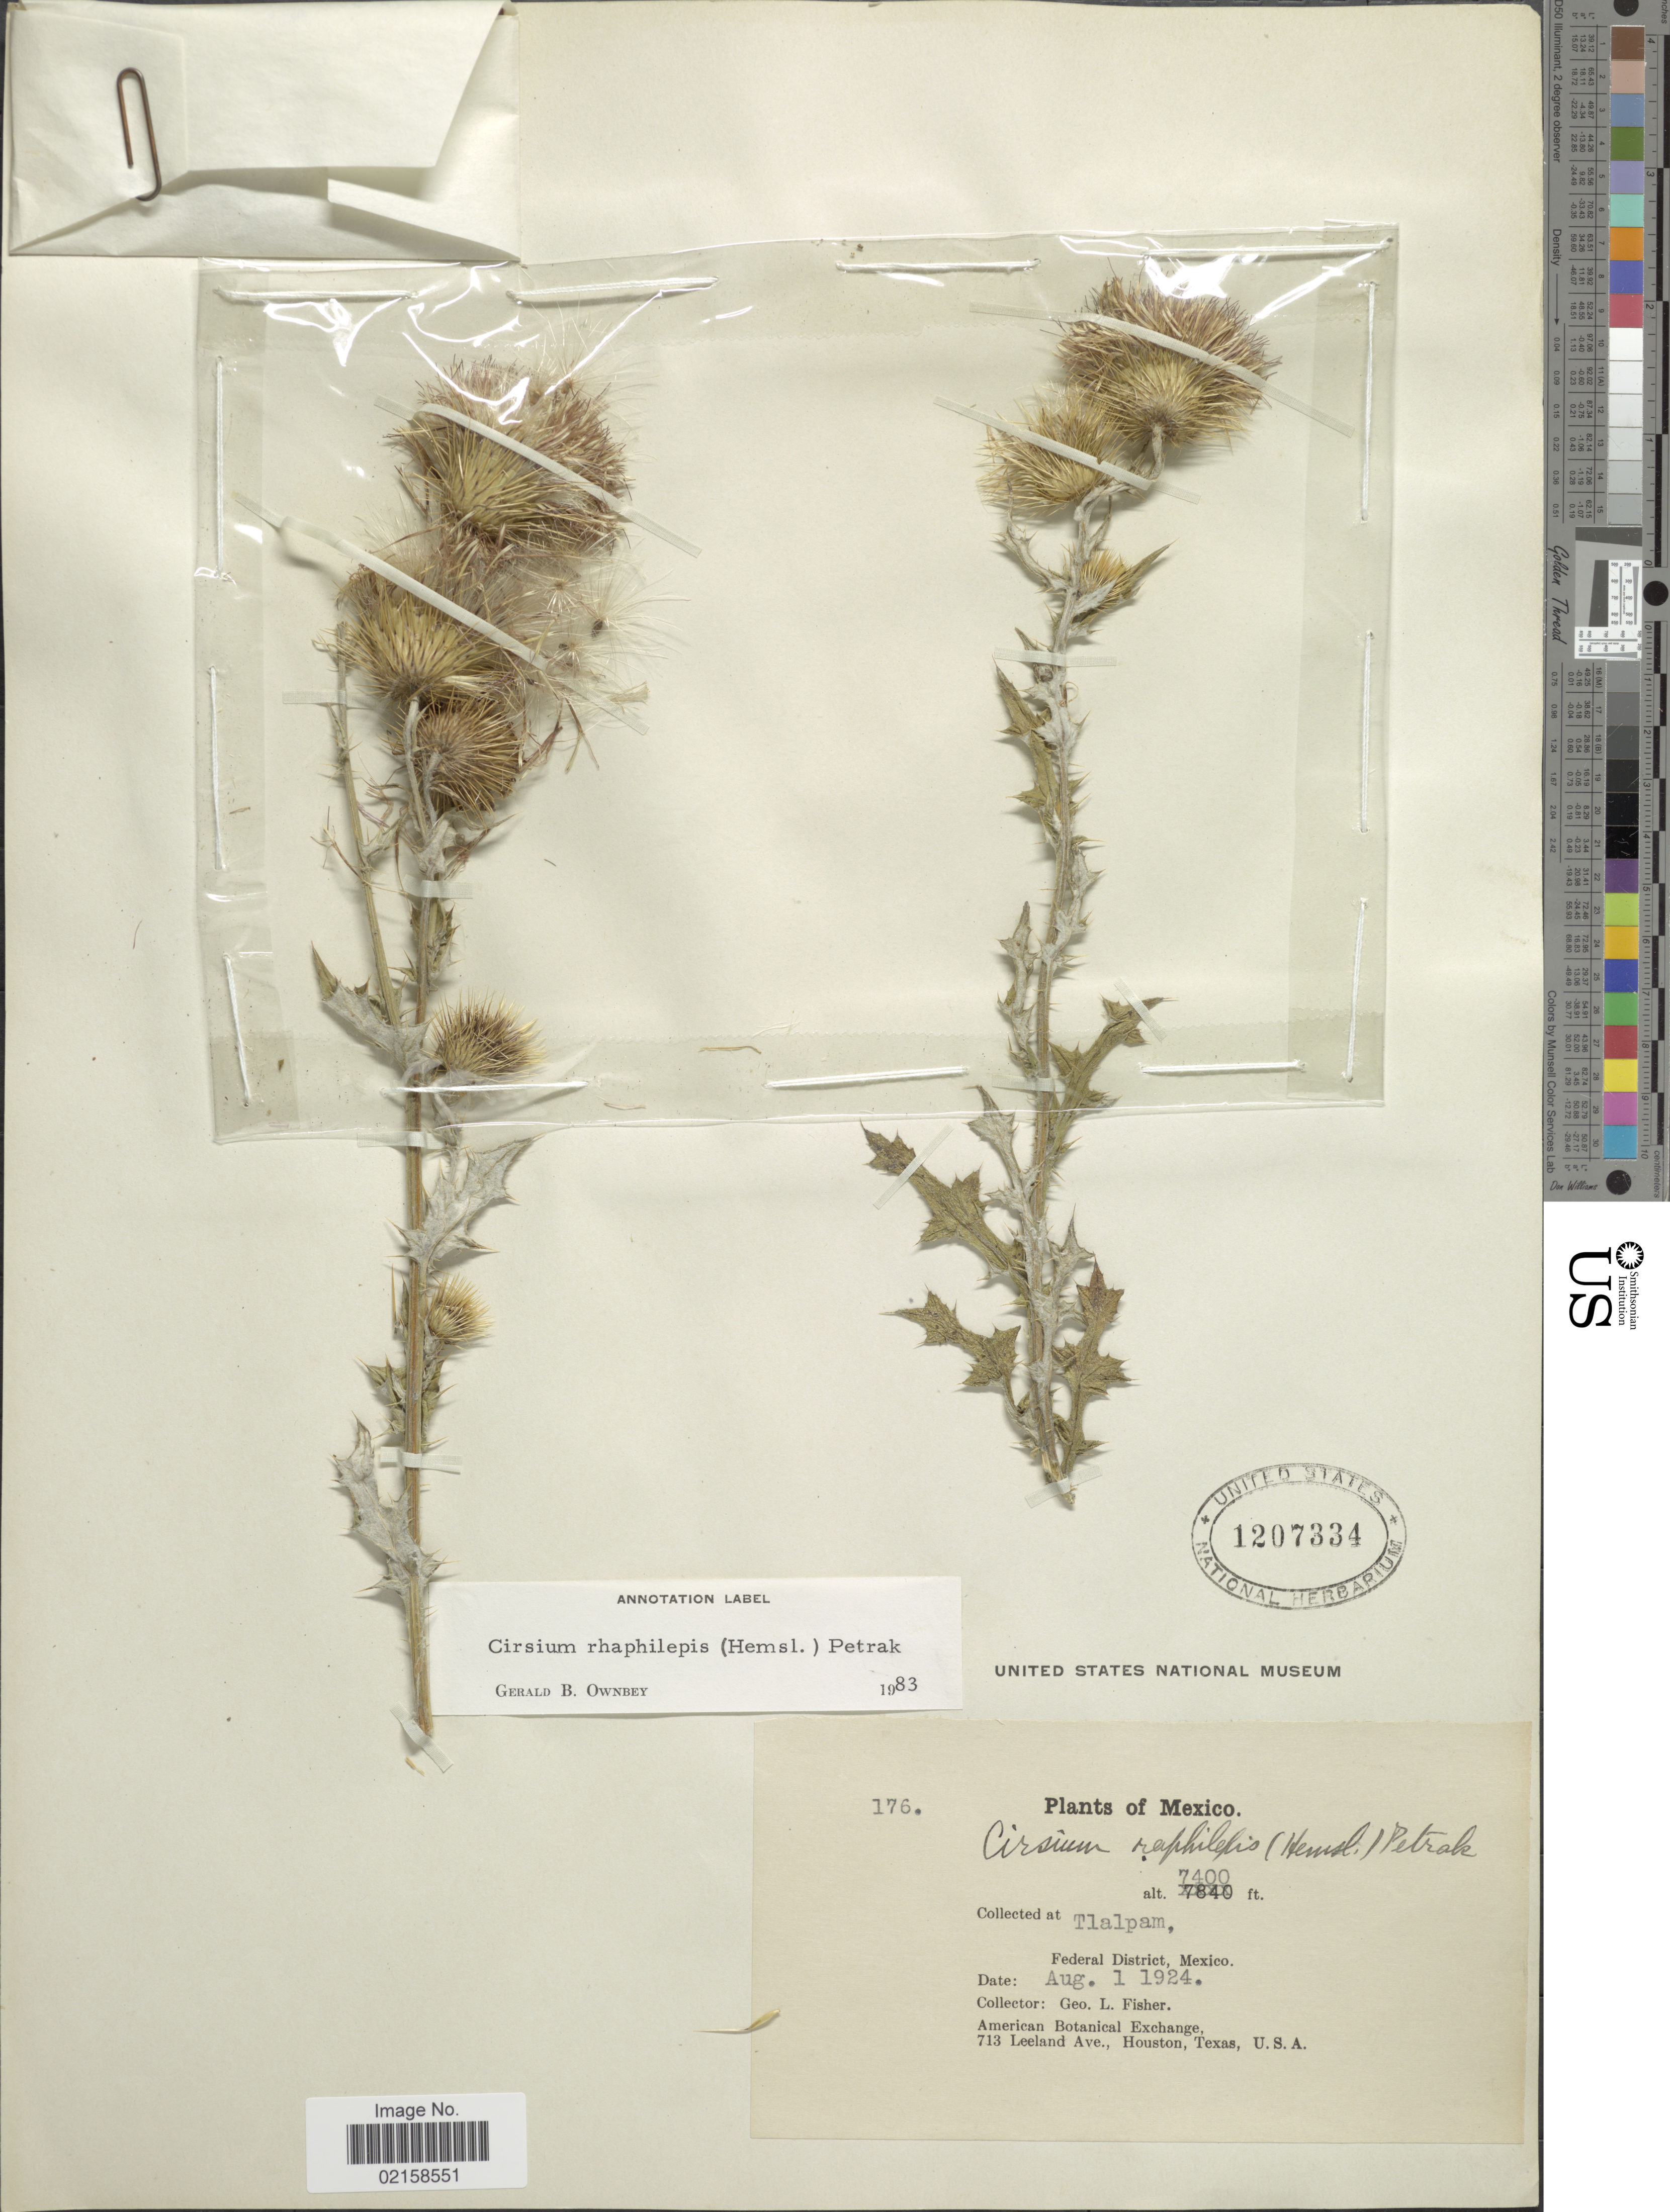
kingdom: Plantae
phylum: Tracheophyta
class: Magnoliopsida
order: Asterales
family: Asteraceae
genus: Cirsium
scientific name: Cirsium alatum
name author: (S.G. Gmel.) Bobrov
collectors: G. L. Fisher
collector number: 176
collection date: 1924-08-01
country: Mexico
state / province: Distrito Federal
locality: Tlalpam.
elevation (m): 2256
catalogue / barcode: US 1207334